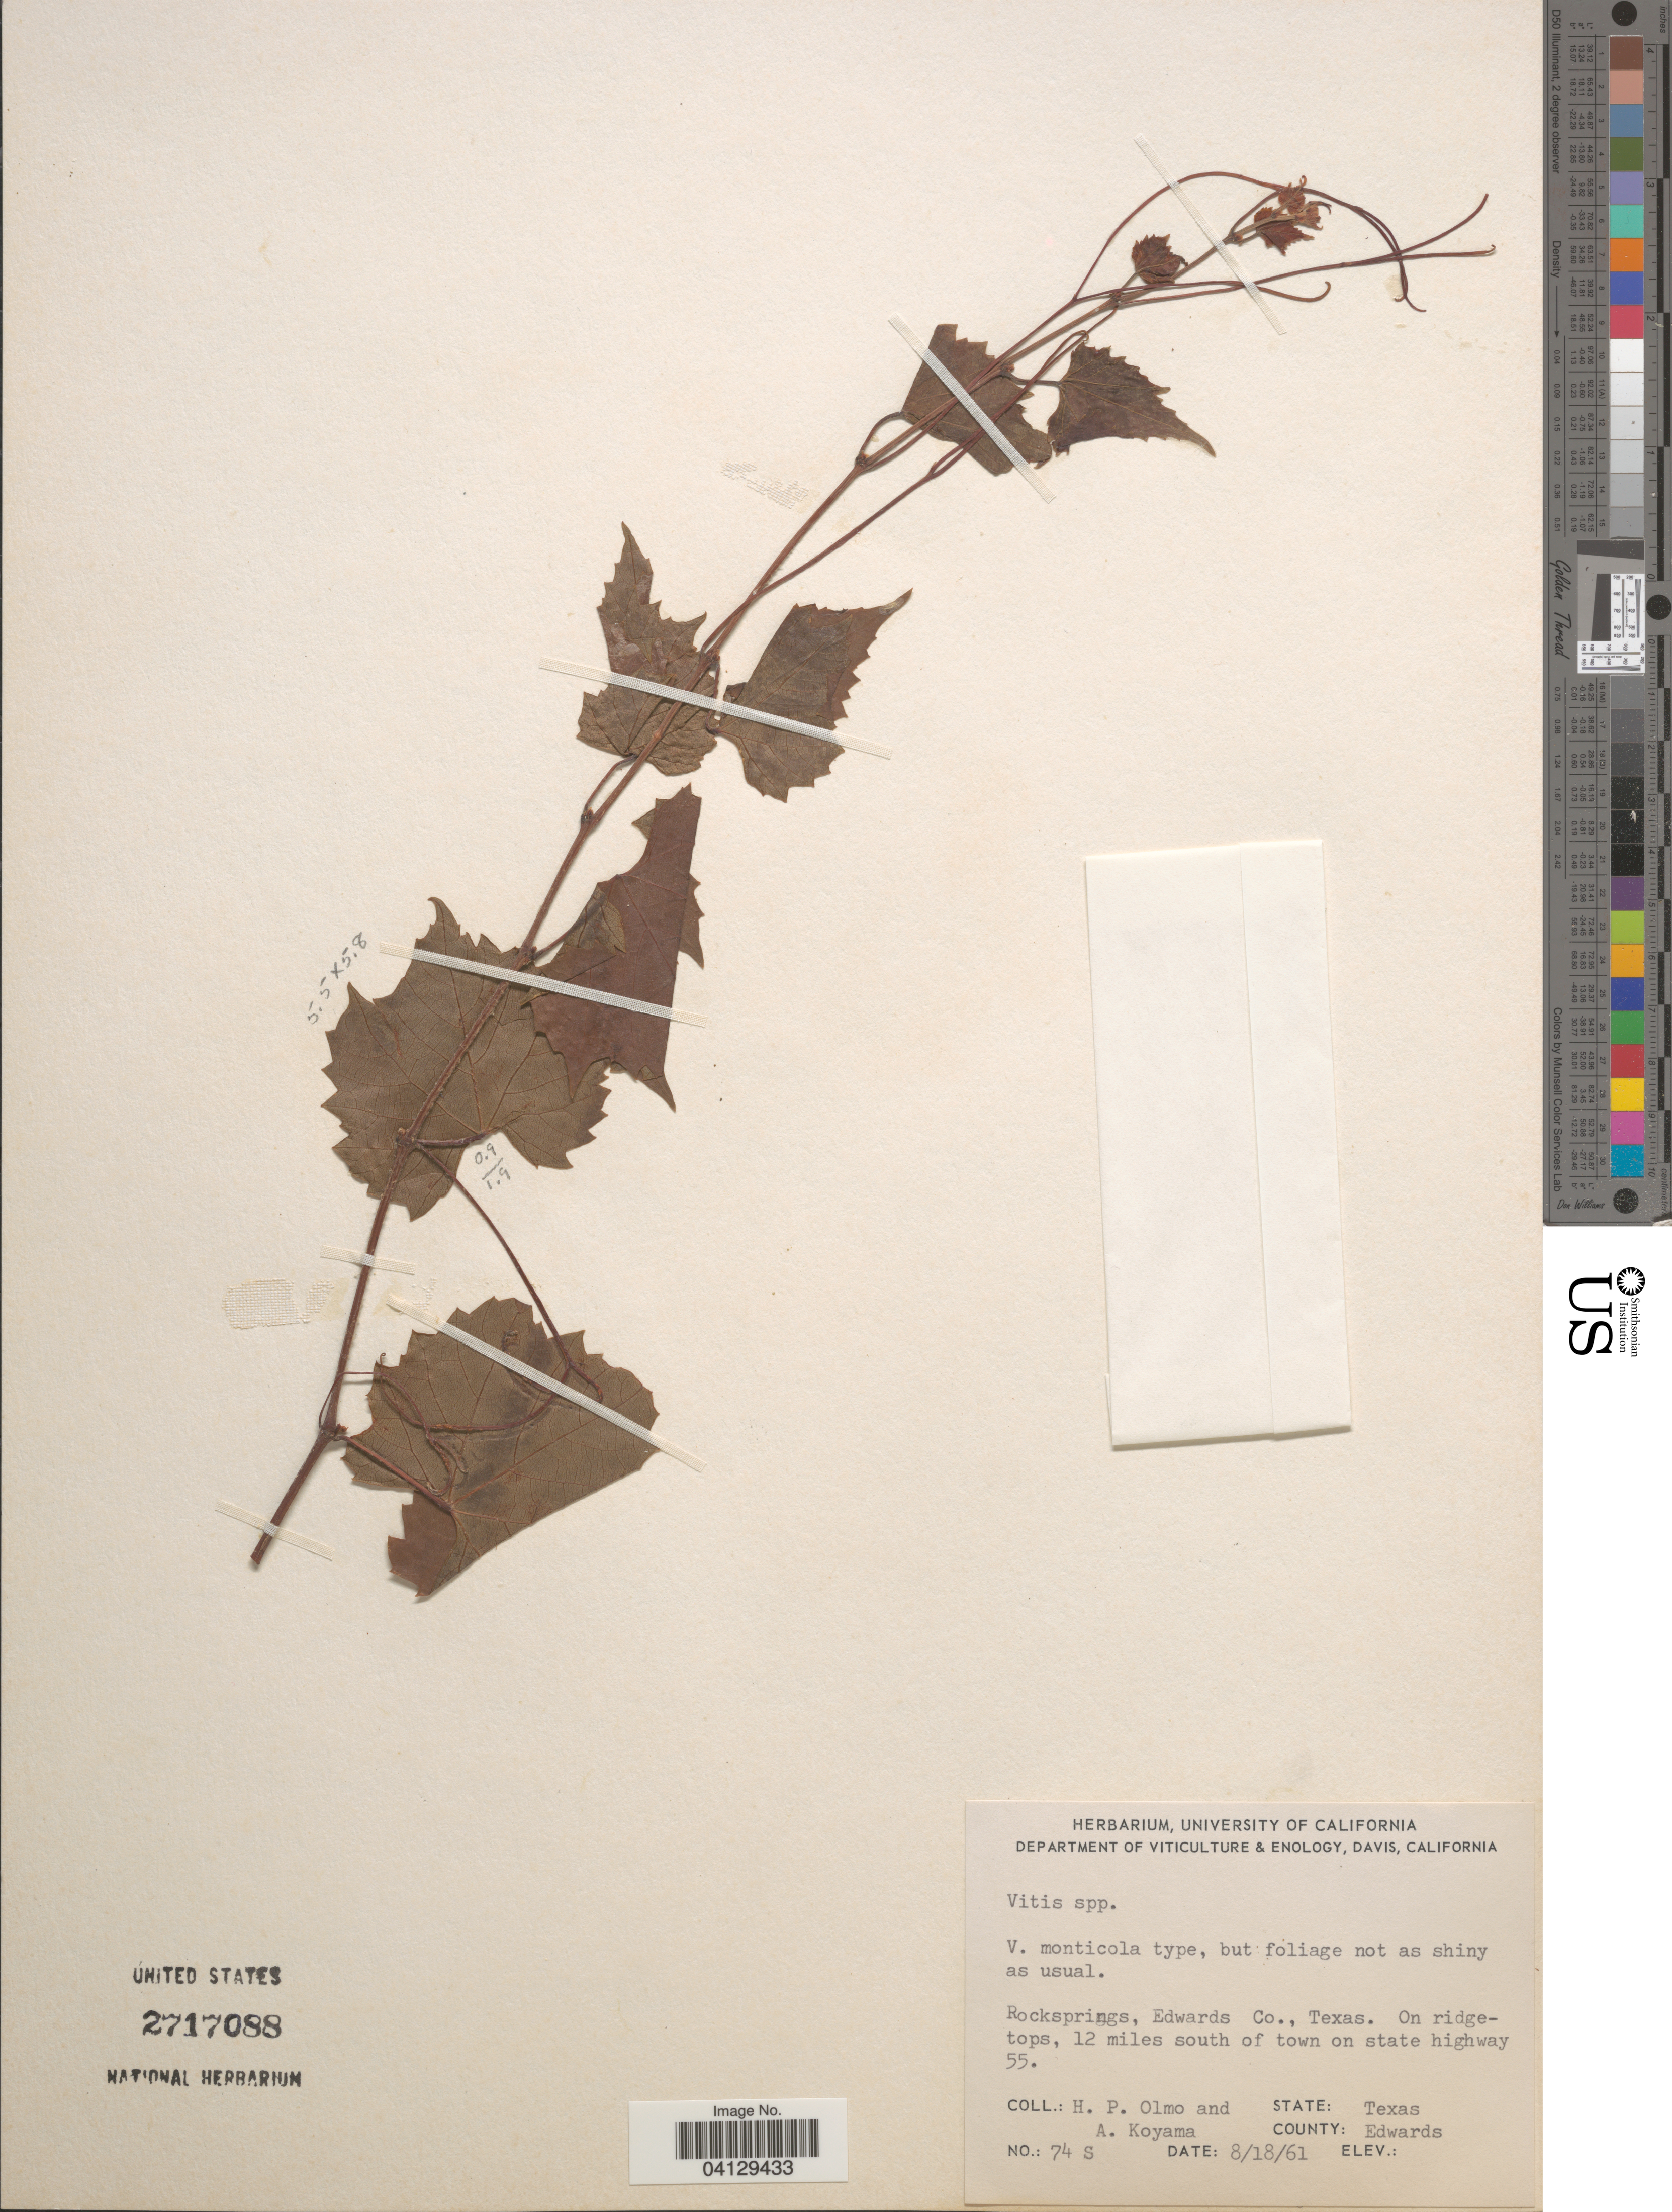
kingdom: Plantae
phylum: Tracheophyta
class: Magnoliopsida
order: Vitales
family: Vitaceae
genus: Vitis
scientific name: Vitis sp.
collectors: H. Olmo & A. Koyama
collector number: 74S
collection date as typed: Transcribed d/m/y: 18/8/61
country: United States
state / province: Texas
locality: Rocksprings, Edwards Co. On ridgetops, 12 miles south of town on state highway 55. County: Edwards.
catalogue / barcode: US 2717088